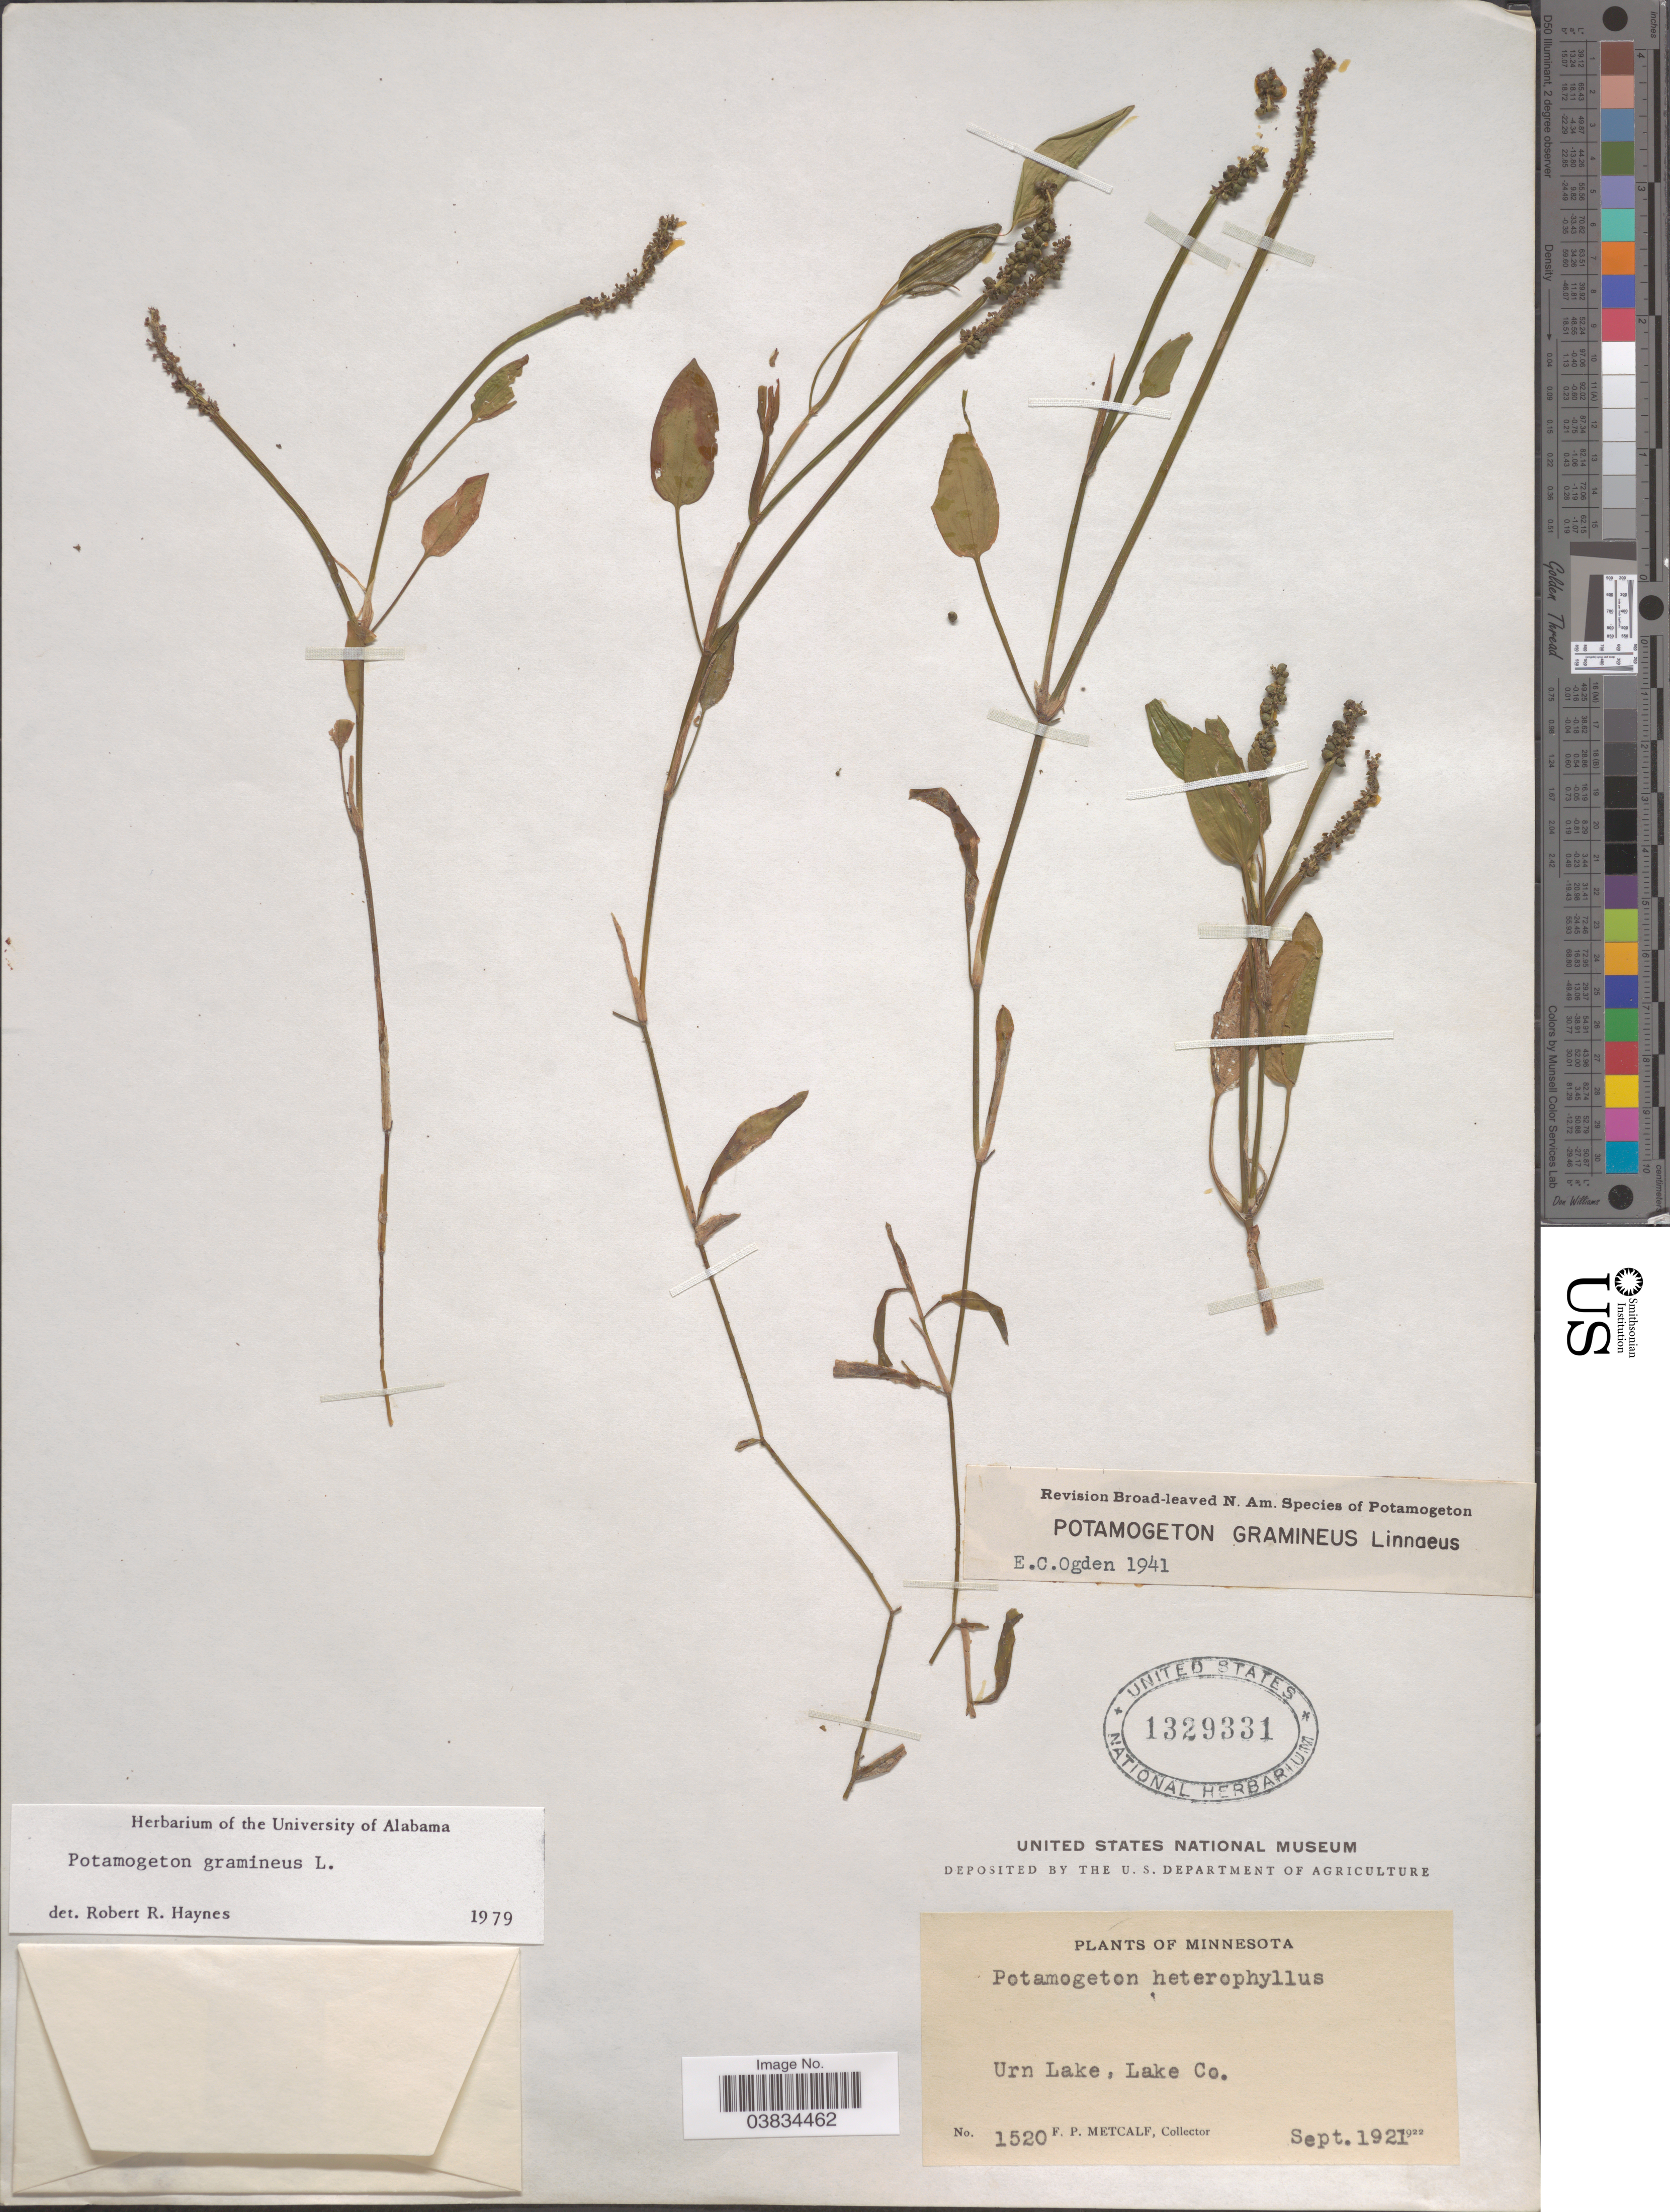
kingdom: Plantae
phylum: Tracheophyta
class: Liliopsida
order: Alismatales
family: Potamogetonaceae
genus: Potamogeton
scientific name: Potamogeton gramineus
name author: L.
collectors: F. Metcalf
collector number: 1520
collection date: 1921-09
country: United States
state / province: Minnesota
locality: Urn Lake, Lake Co.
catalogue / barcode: US 1329331